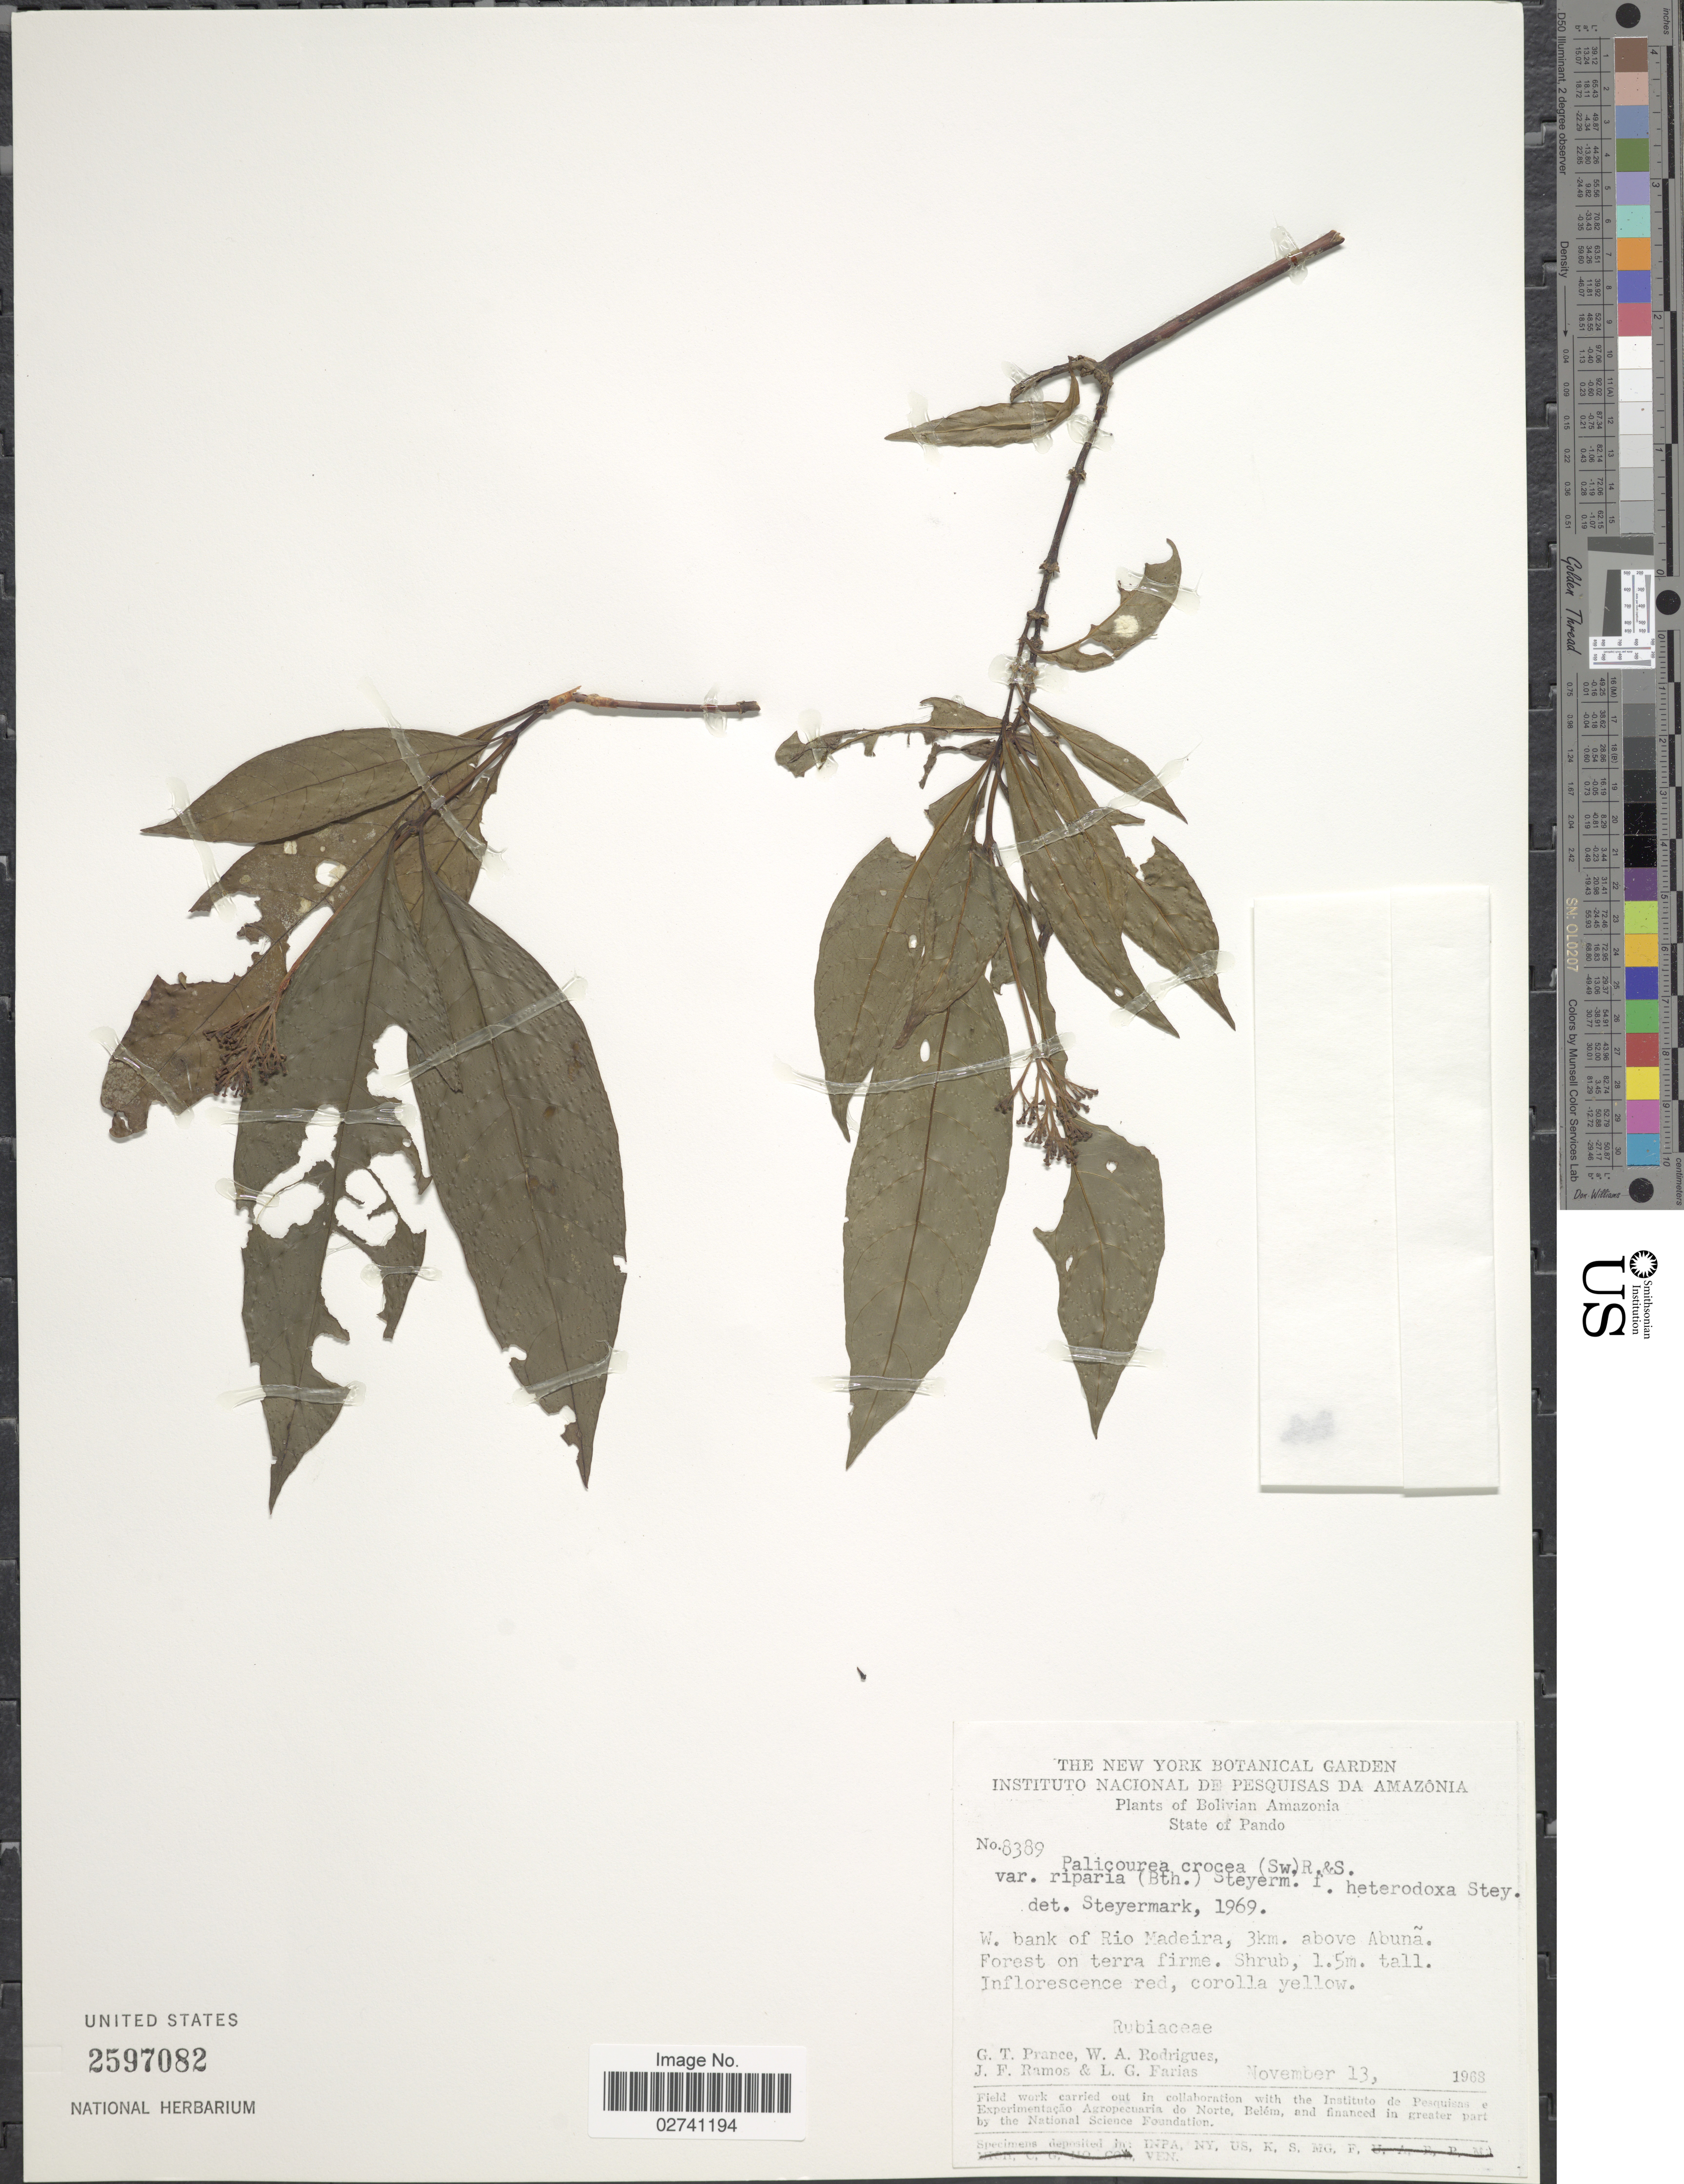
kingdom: Plantae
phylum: Tracheophyta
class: Magnoliopsida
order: Gentianales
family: Rubiaceae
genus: Palicourea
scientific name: Palicourea crocea var. riparia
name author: (Benth.) Griseb.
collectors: G. T. Prance, W. A. Rodrigues, J. F. Ramos & L. G. Farias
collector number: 8389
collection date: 1968-11-13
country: Bolivia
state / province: Pando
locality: Bolivian Amazonia. W. bank of Rio Madeira, 3km. above Abuña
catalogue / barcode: US 2597082